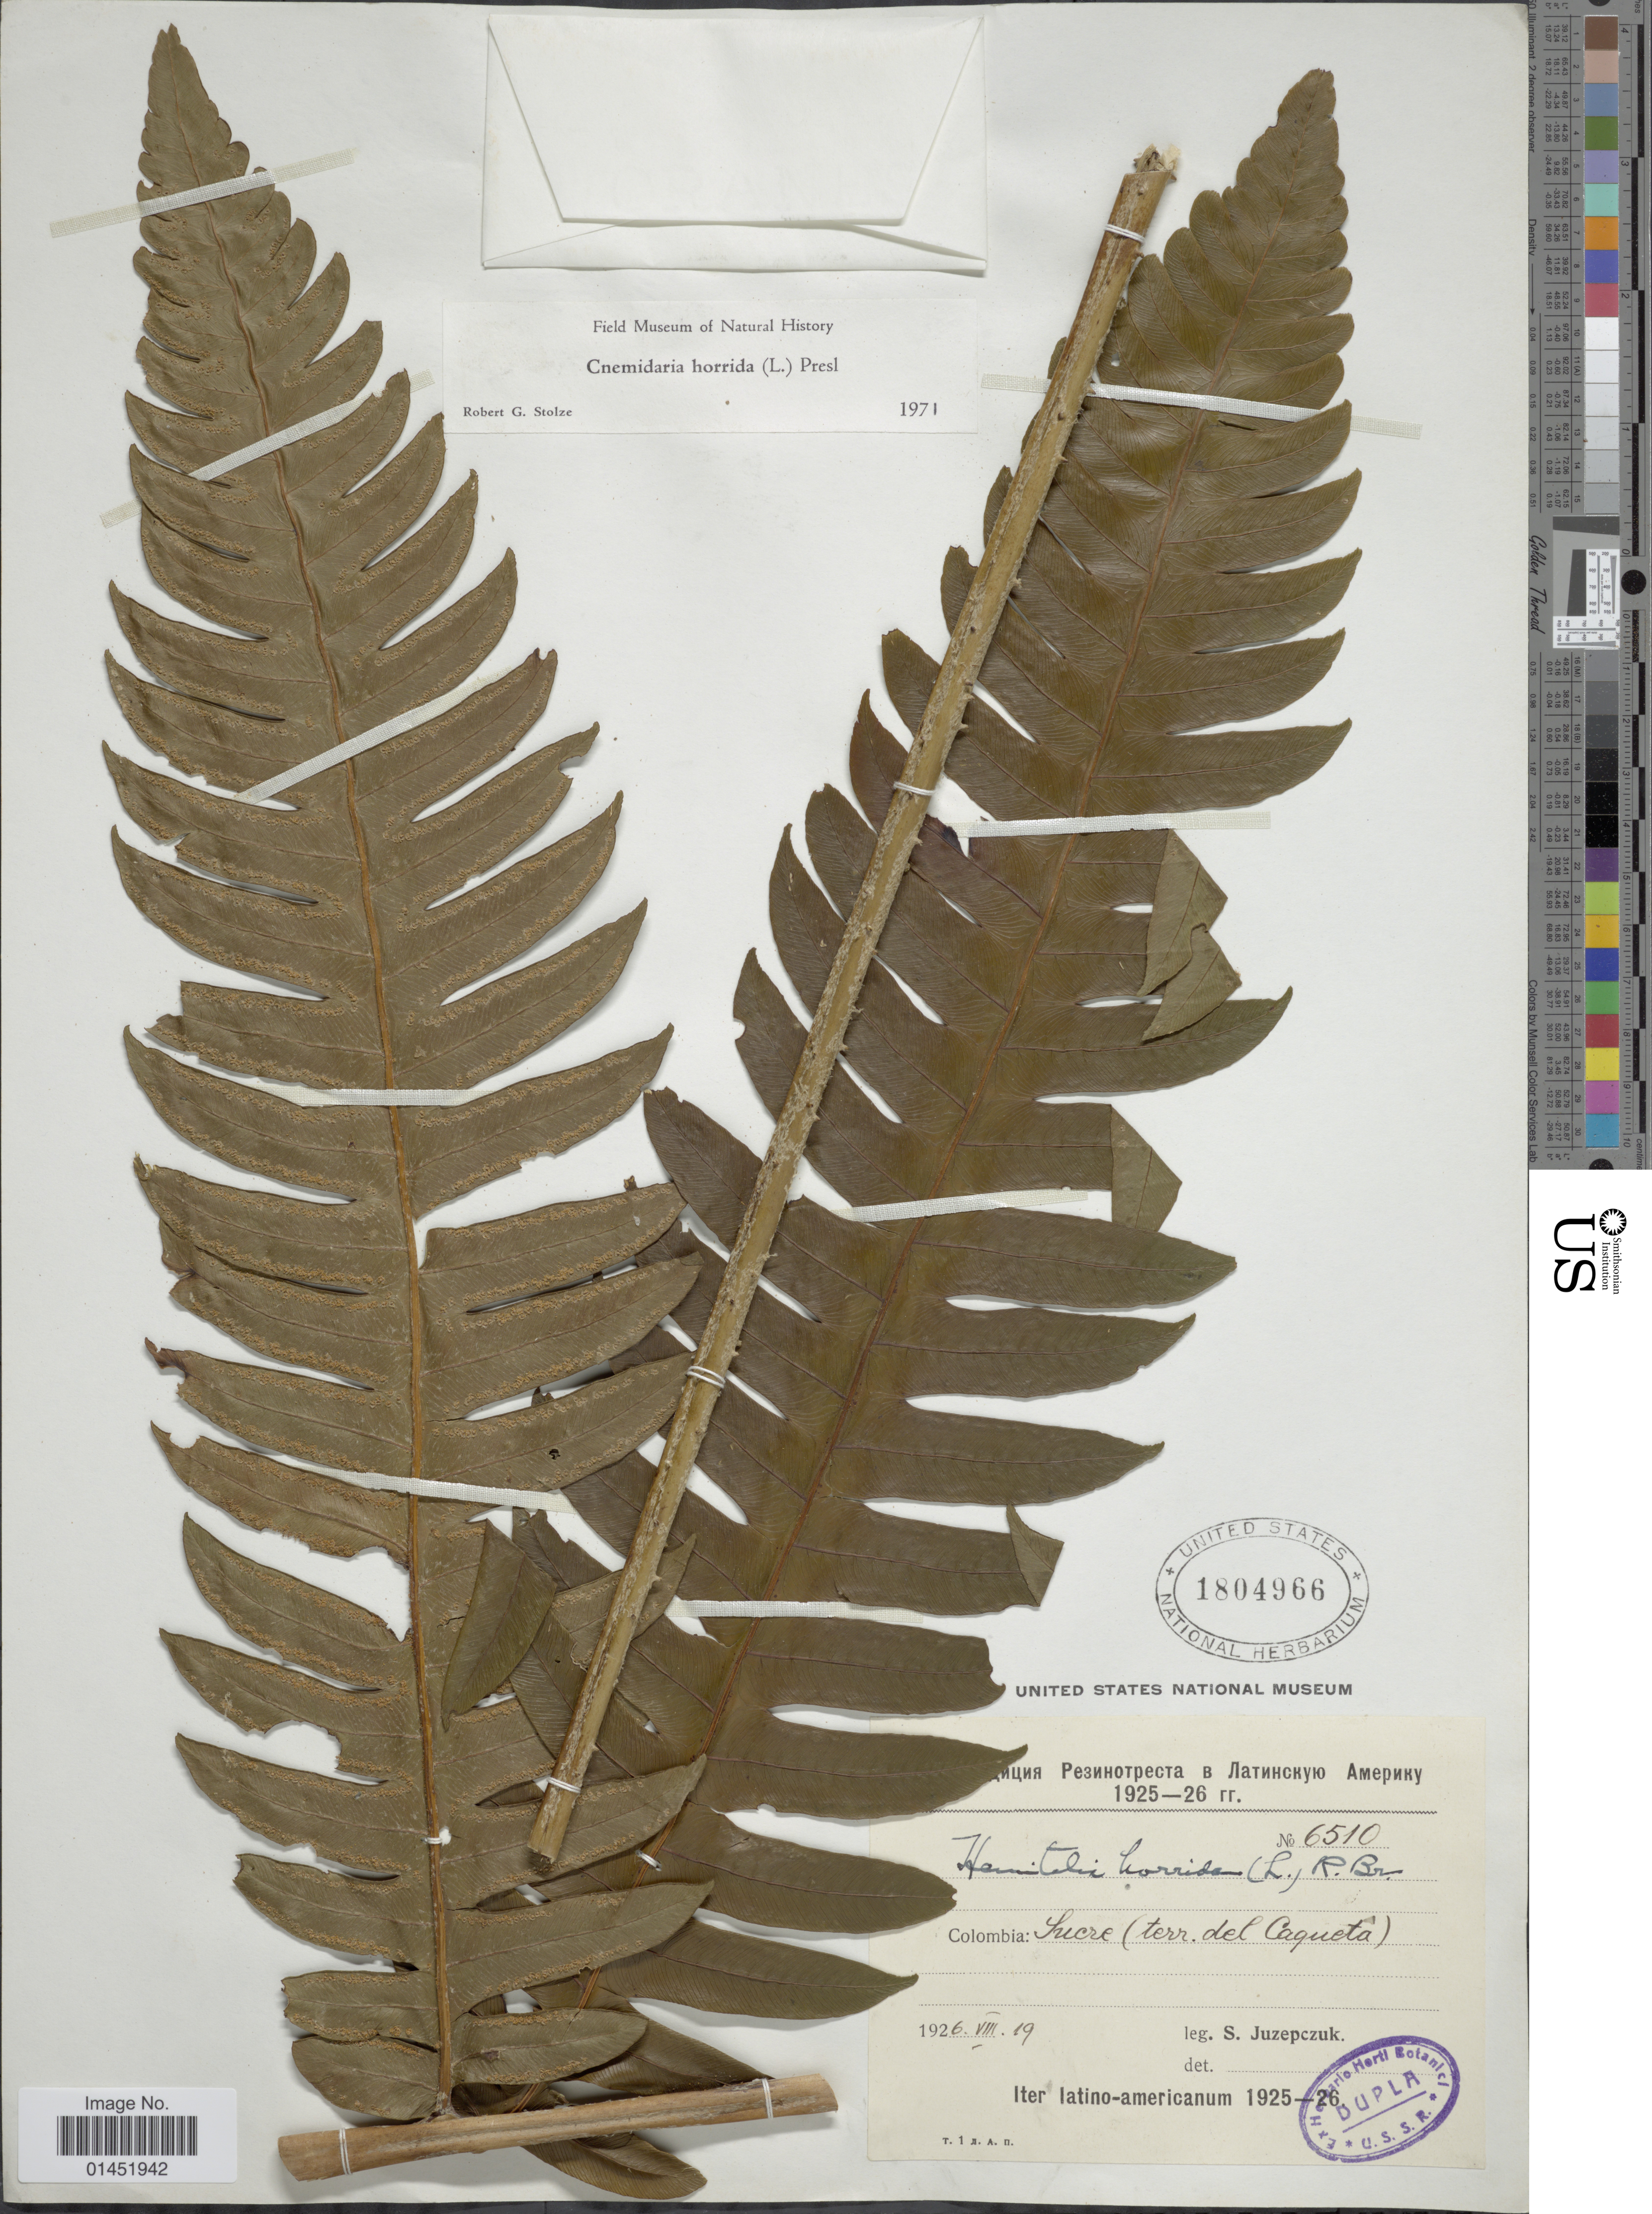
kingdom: Plantae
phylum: Tracheophyta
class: Polypodiopsida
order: Cyatheales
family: Cyatheaceae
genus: Cyathea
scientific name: Cyathea horrida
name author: (L.) Sm.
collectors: S. V. Juzepczuk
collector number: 6510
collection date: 1926-08-19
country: Colombia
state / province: Sucre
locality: terr. del Caqueta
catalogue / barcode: US 1804966